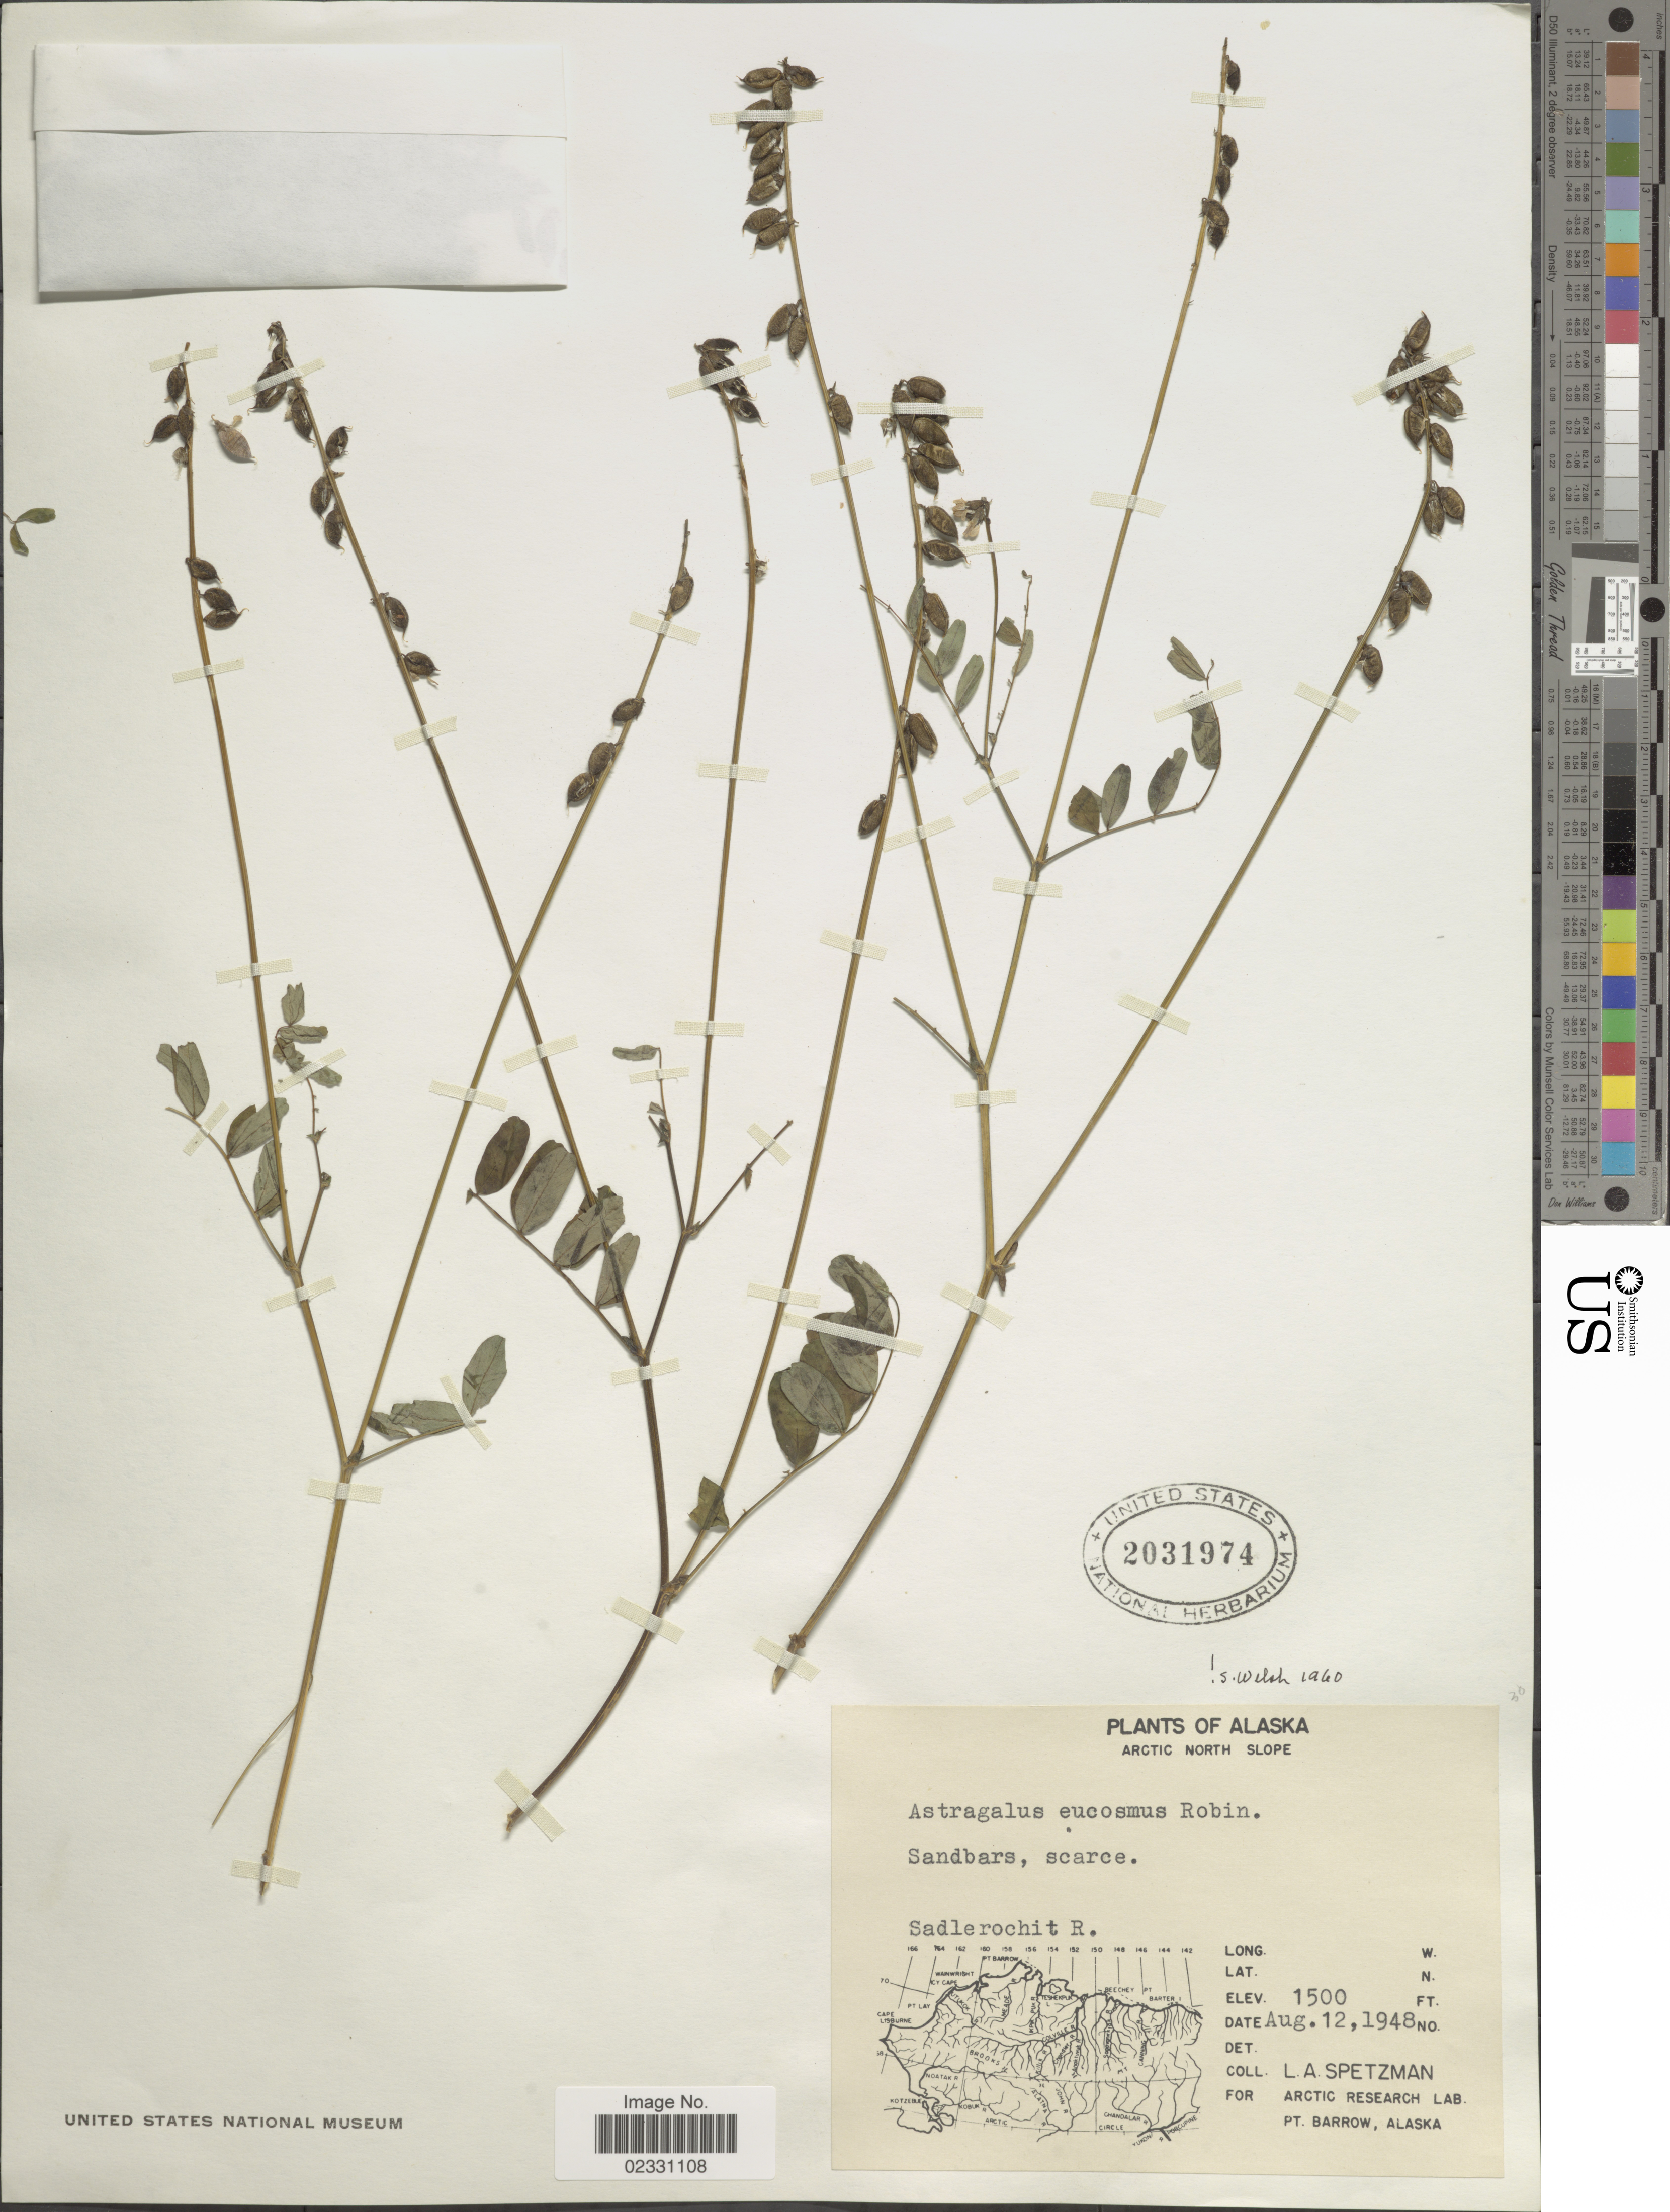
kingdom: Plantae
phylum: Tracheophyta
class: Magnoliopsida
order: Fabales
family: Fabaceae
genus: Astragalus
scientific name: Astragalus eucosmus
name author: B.L. Rob.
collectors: L. Spetzman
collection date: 1948-08-12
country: United States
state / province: Alaska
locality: Arctic North Slope. Sadlerochit R.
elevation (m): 457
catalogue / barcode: US 2031974